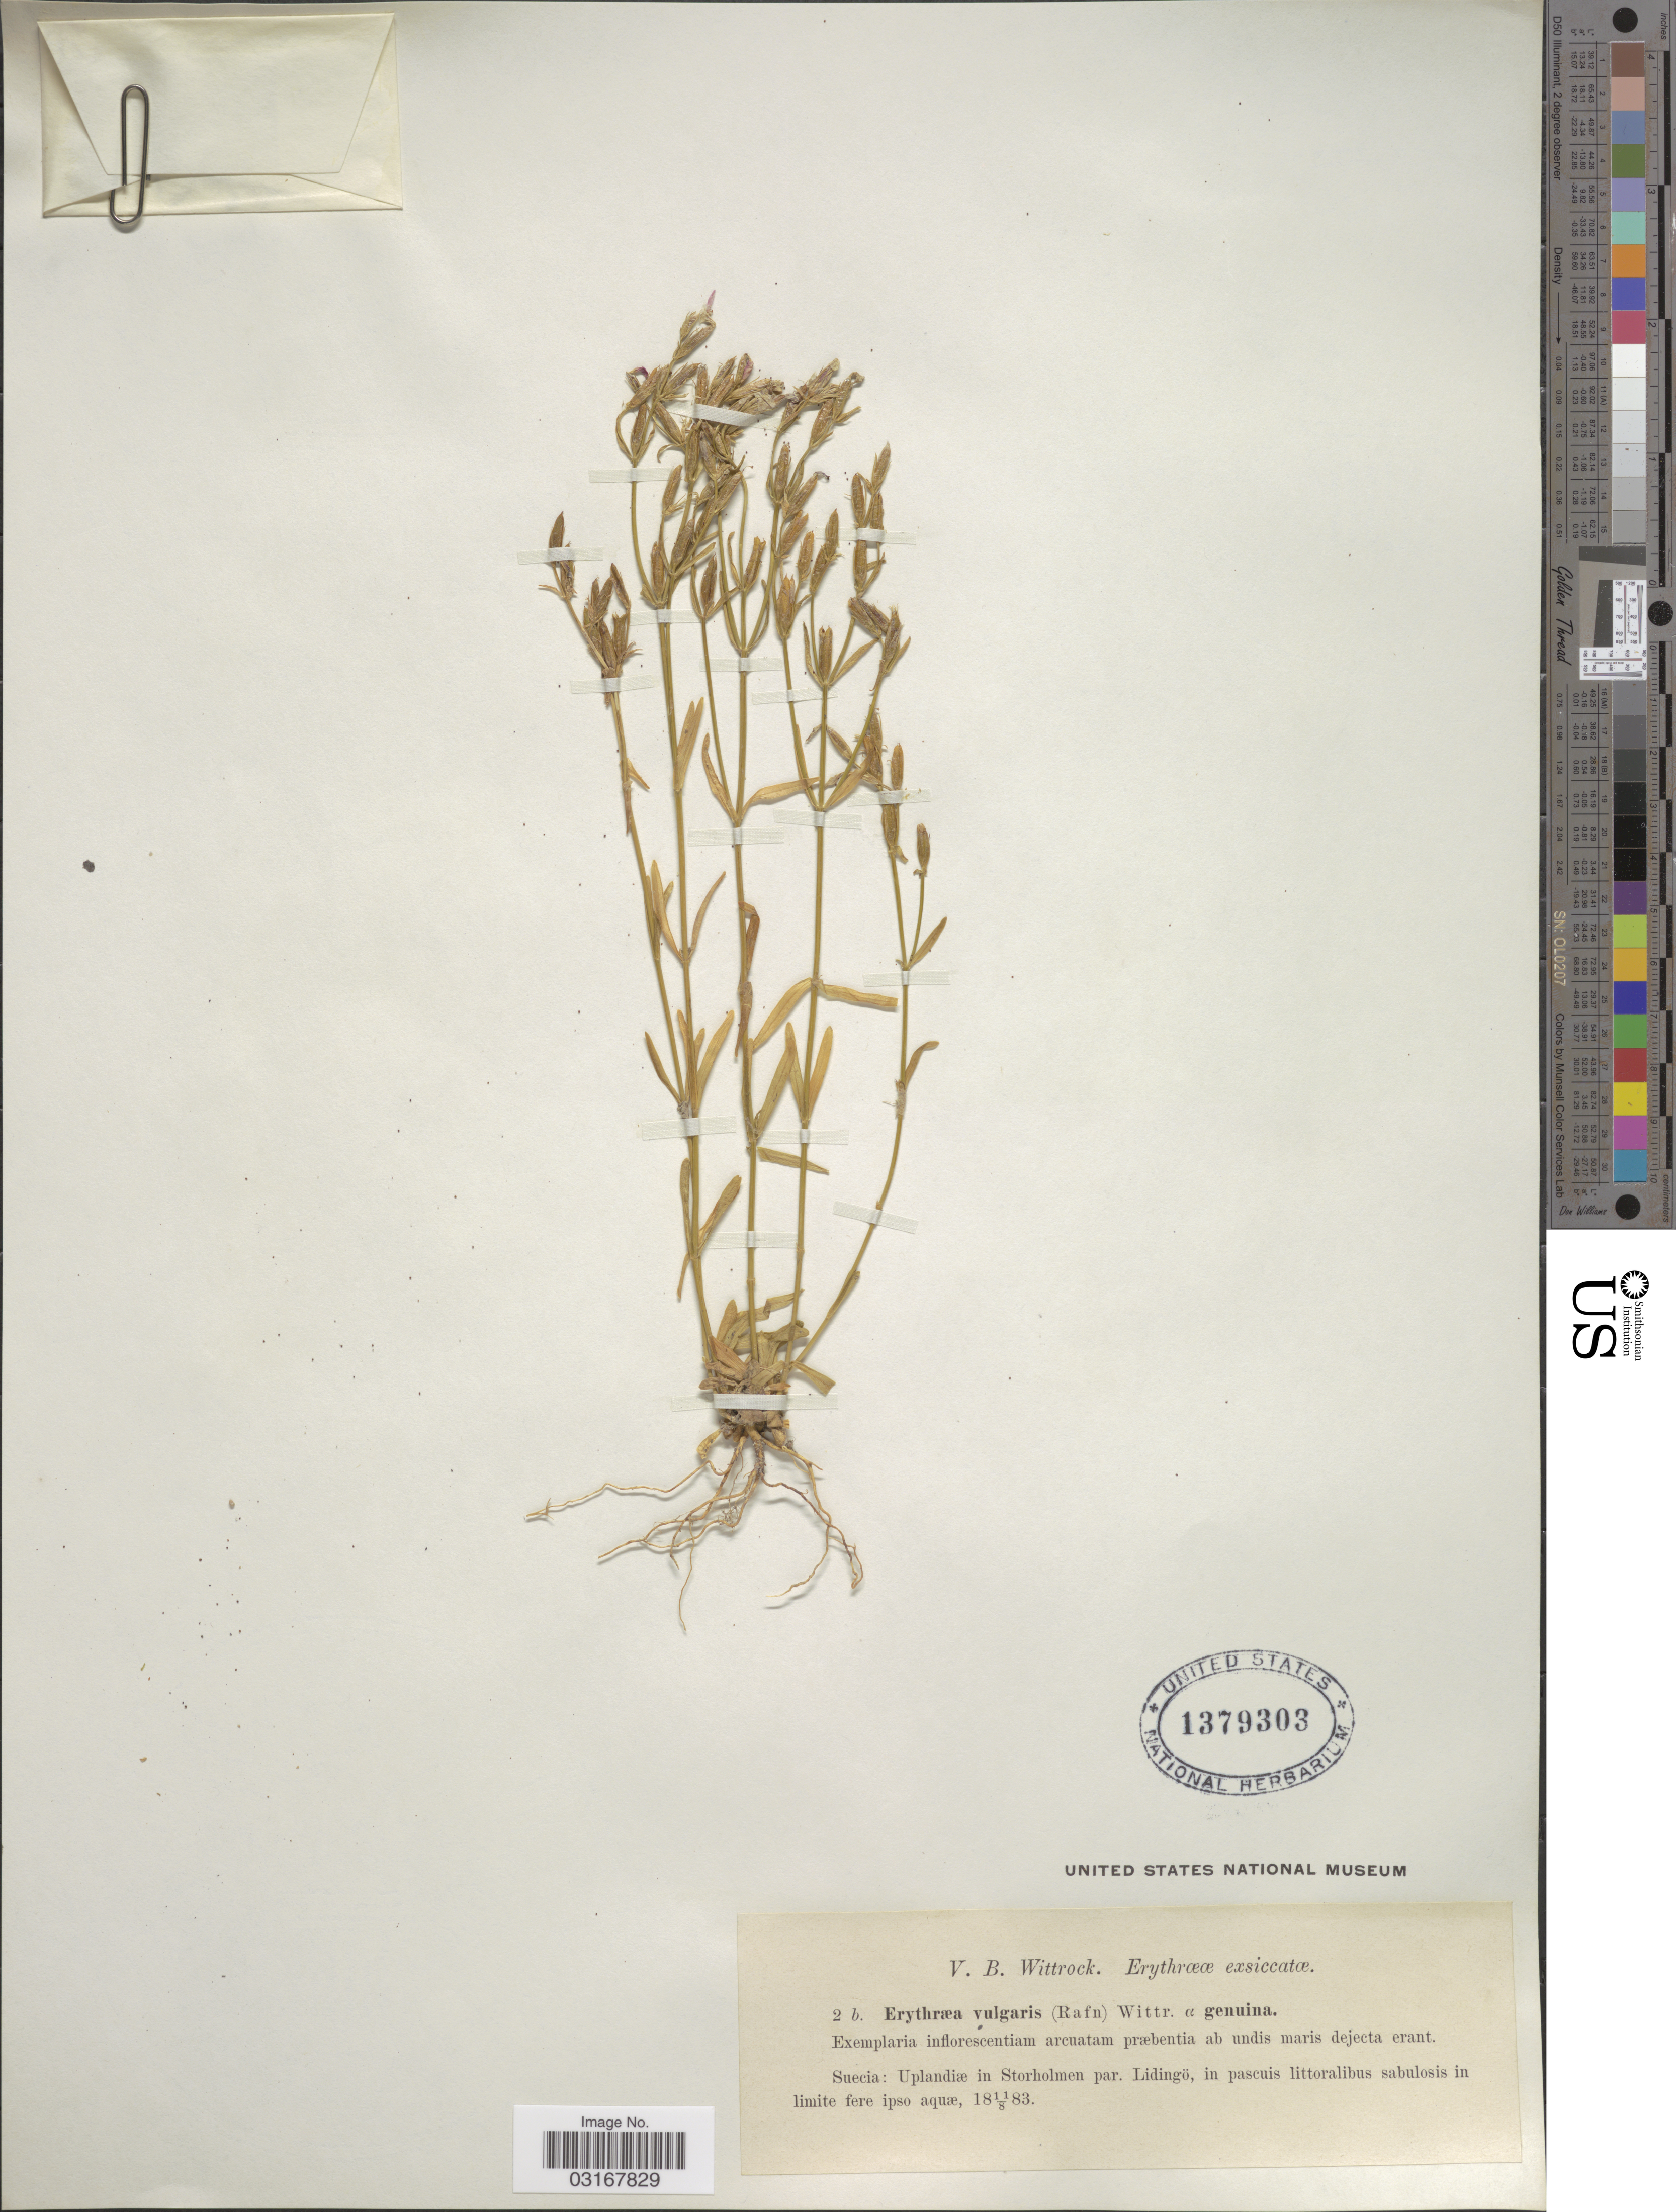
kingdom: Plantae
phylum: Tracheophyta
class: Magnoliopsida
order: Gentianales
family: Gentianaceae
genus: Centaurium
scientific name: Centaurium vulgaris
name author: Godr.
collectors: V. Wittrock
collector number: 2b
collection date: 1883-08-11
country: Sweden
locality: Suecia: Uplandiæ in Storholmen par. Lidingö, in pascuis littoralibus sabulosis in limite fere ipso aquæ.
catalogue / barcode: US 1379303